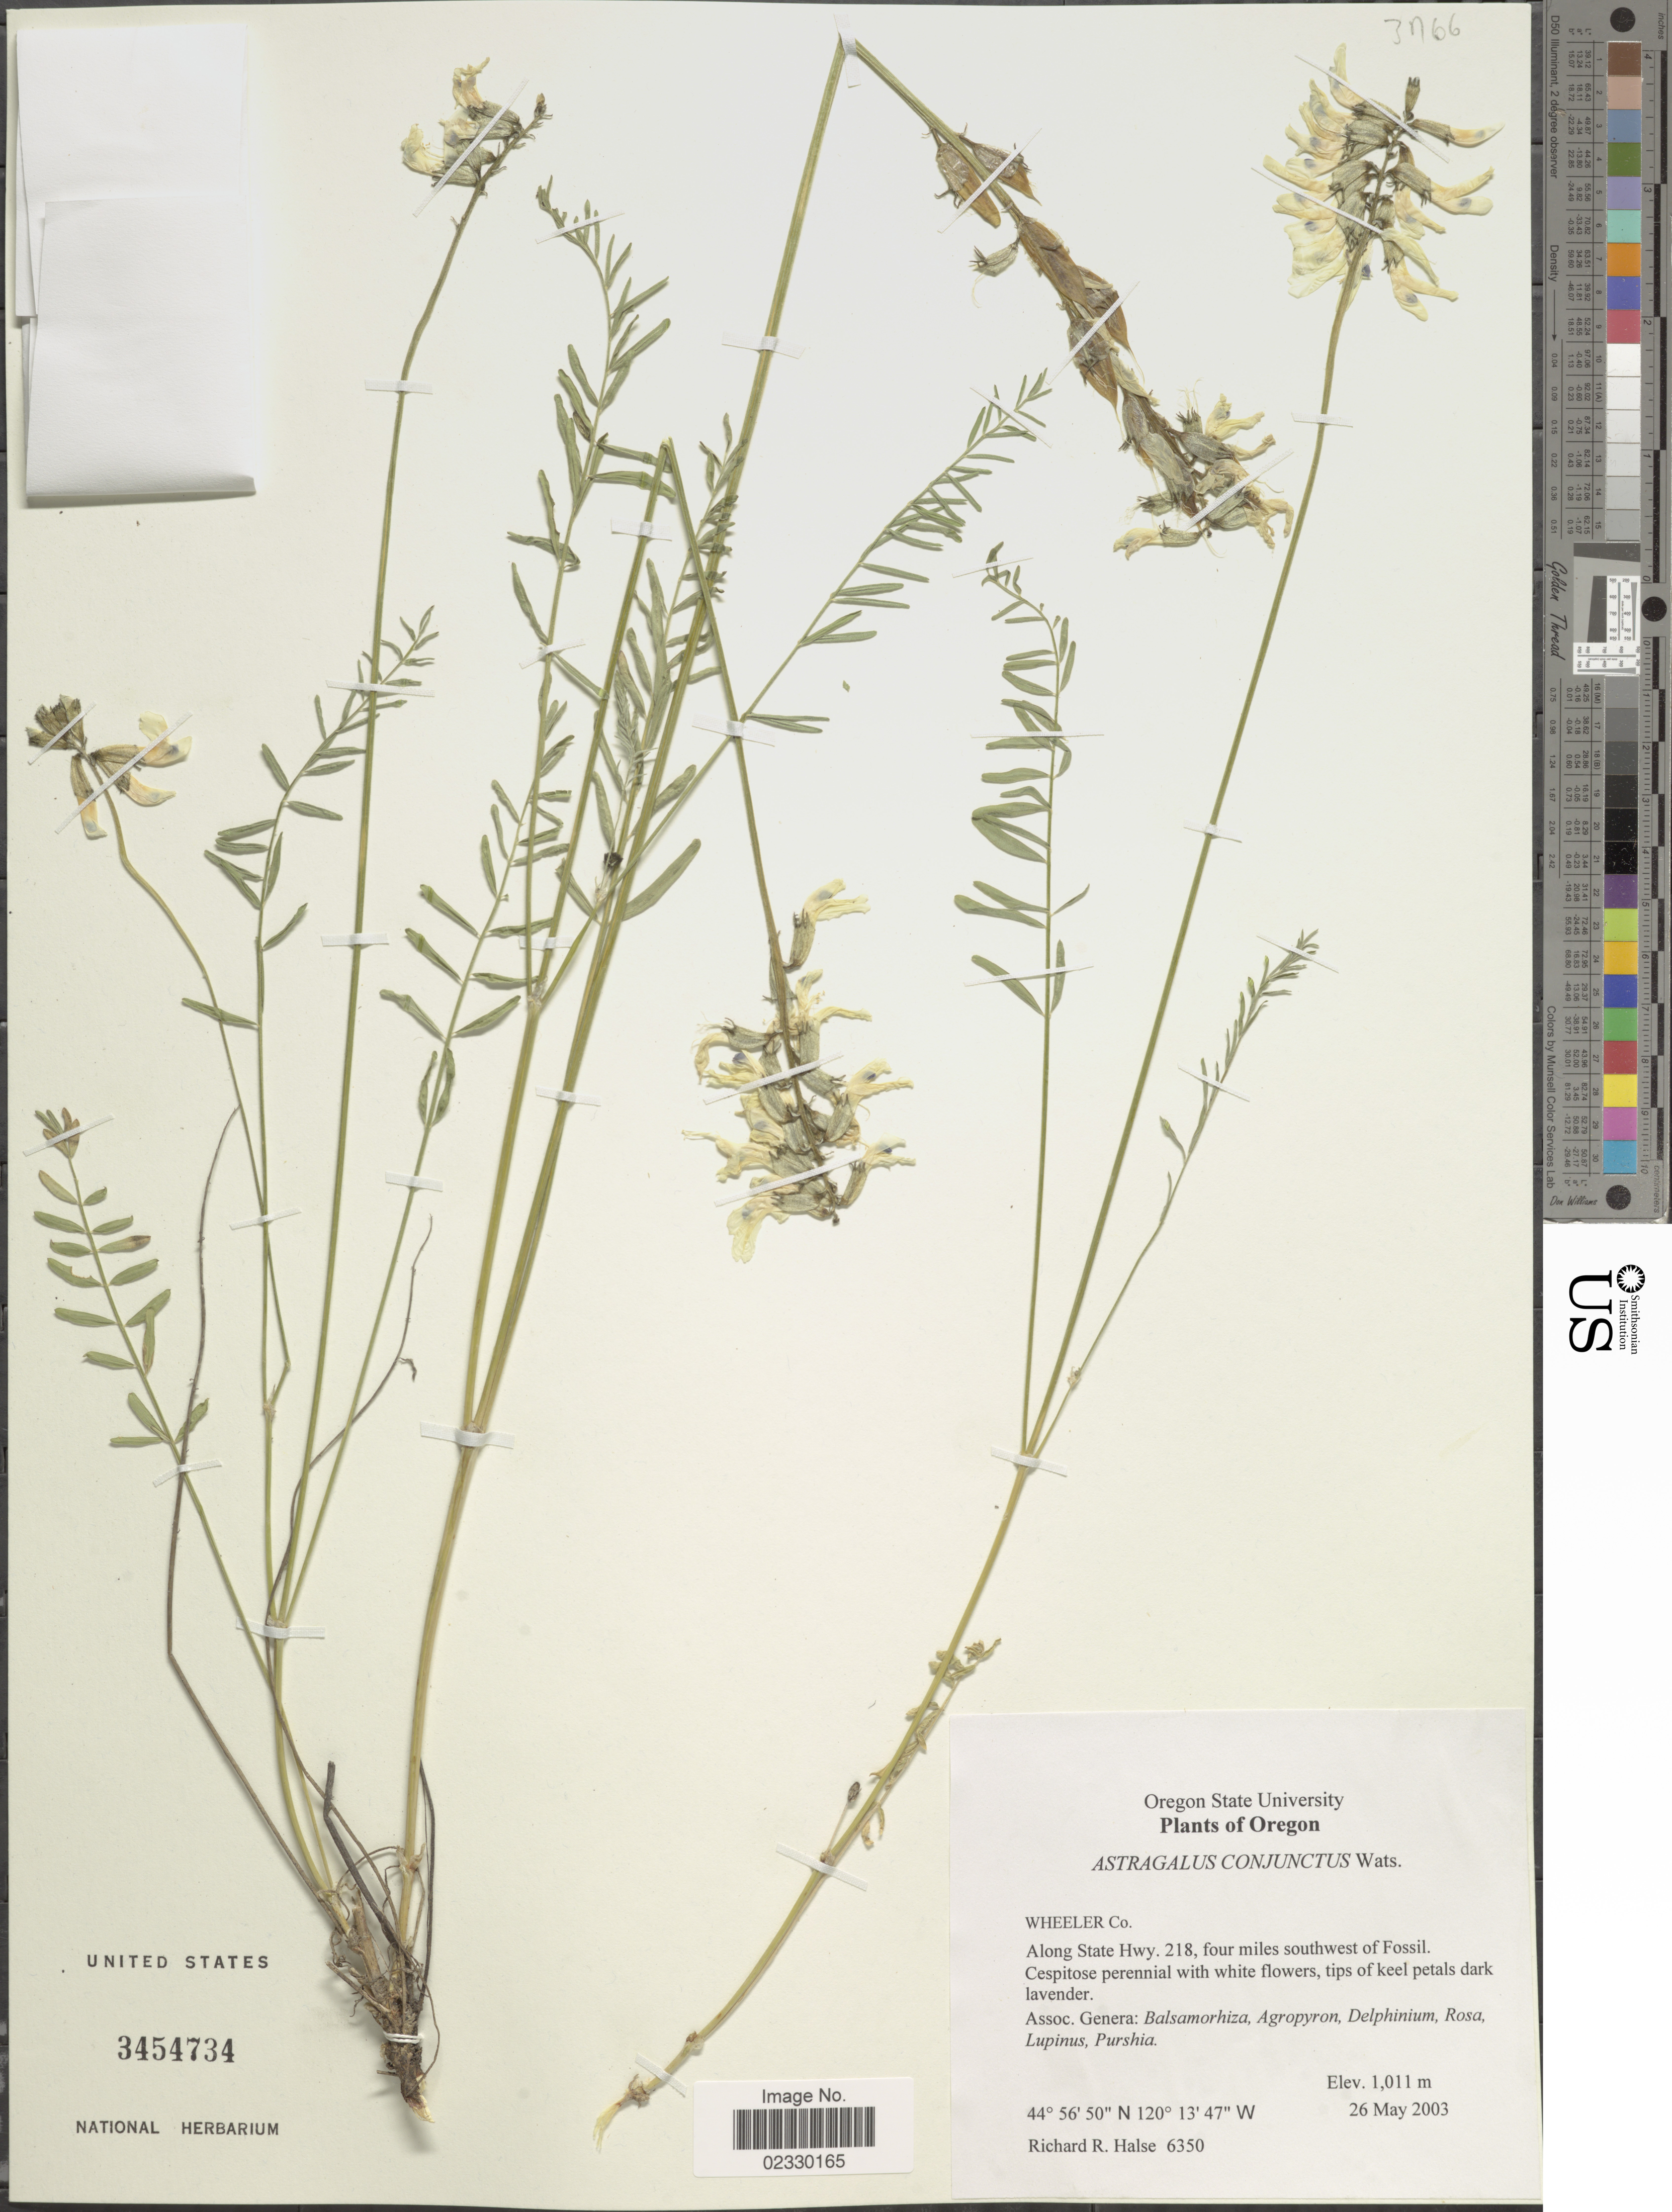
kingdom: Plantae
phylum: Tracheophyta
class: Magnoliopsida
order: Fabales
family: Fabaceae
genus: Astragalus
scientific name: Astragalus conjunctus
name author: S. Watson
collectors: R. Halse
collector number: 6350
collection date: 2003-05-26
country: United States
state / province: Oregon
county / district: Wheeler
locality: Wheeler Co., Along State Hwy. 218, four miles southwest of Fossil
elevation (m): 1011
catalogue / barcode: US 3454734